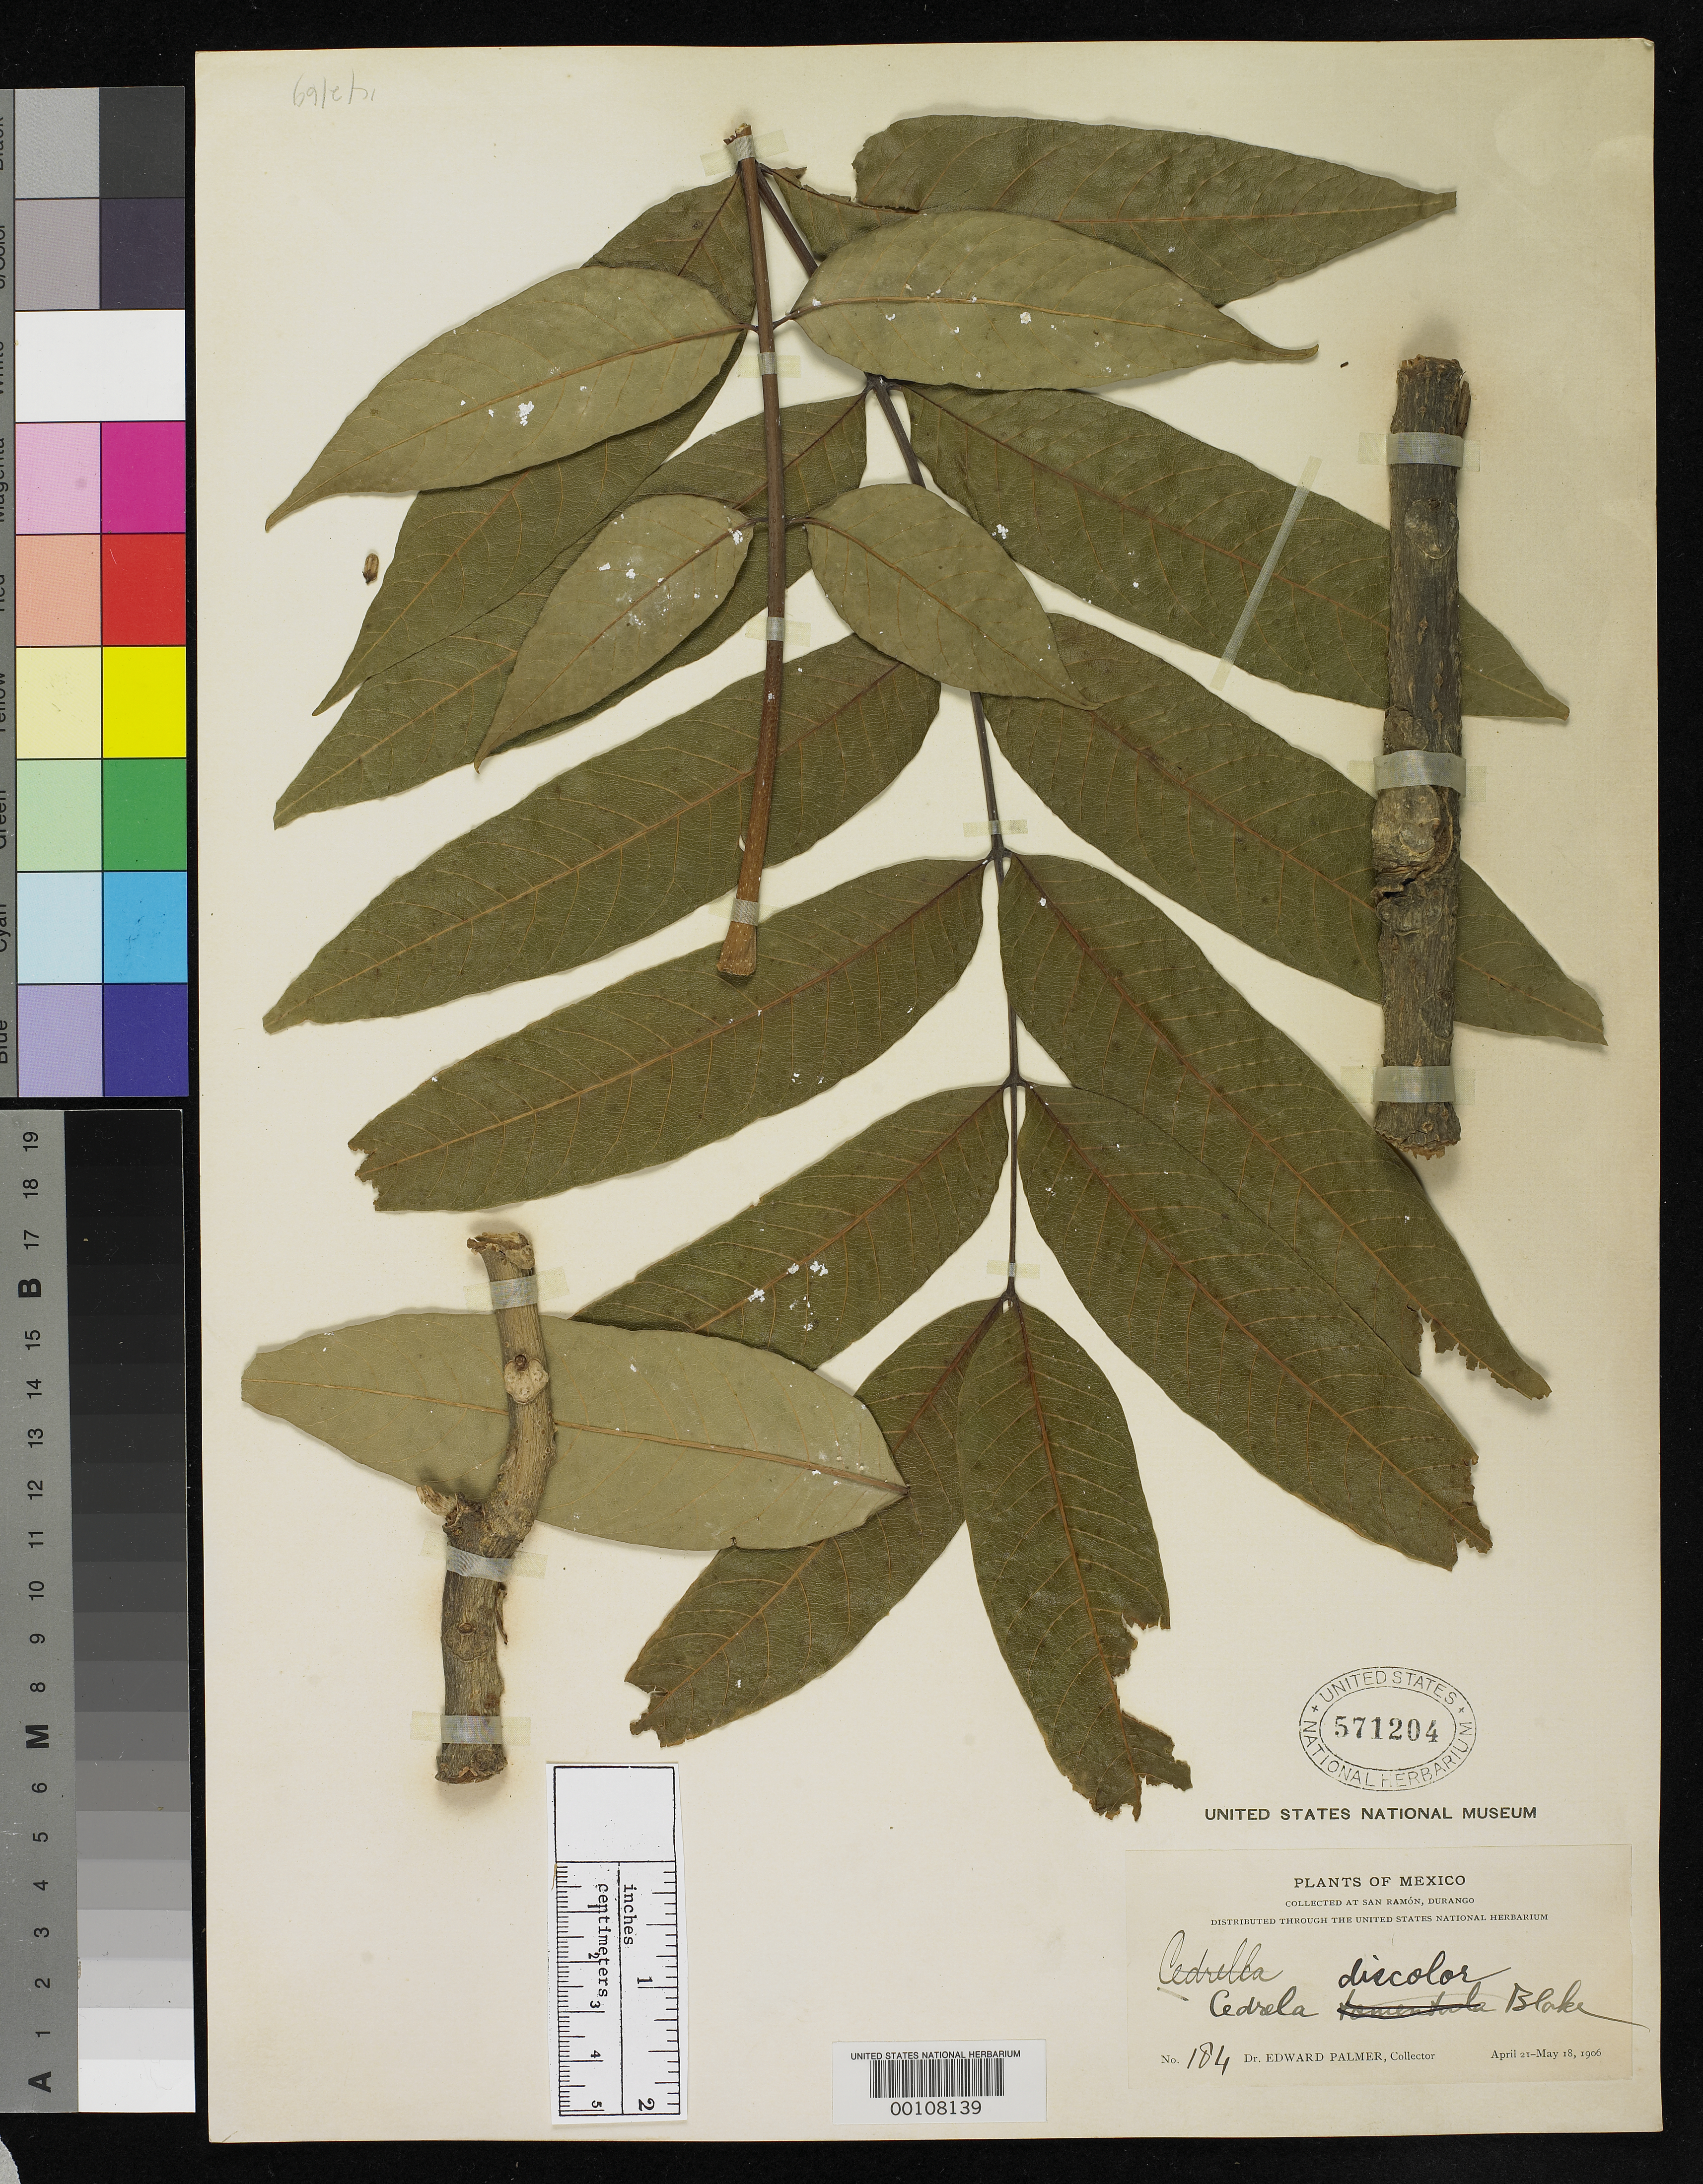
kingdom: Plantae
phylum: Tracheophyta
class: Magnoliopsida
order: Sapindales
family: Meliaceae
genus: Cedrela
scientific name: Cedrela discolor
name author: S.F. Blake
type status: Isotype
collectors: E. Palmer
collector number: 184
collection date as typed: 21 Apr 1906 to 18 May 1906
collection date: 1906-04-21/1906-05-18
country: Mexico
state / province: Durango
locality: San Ramon.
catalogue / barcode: US 571204